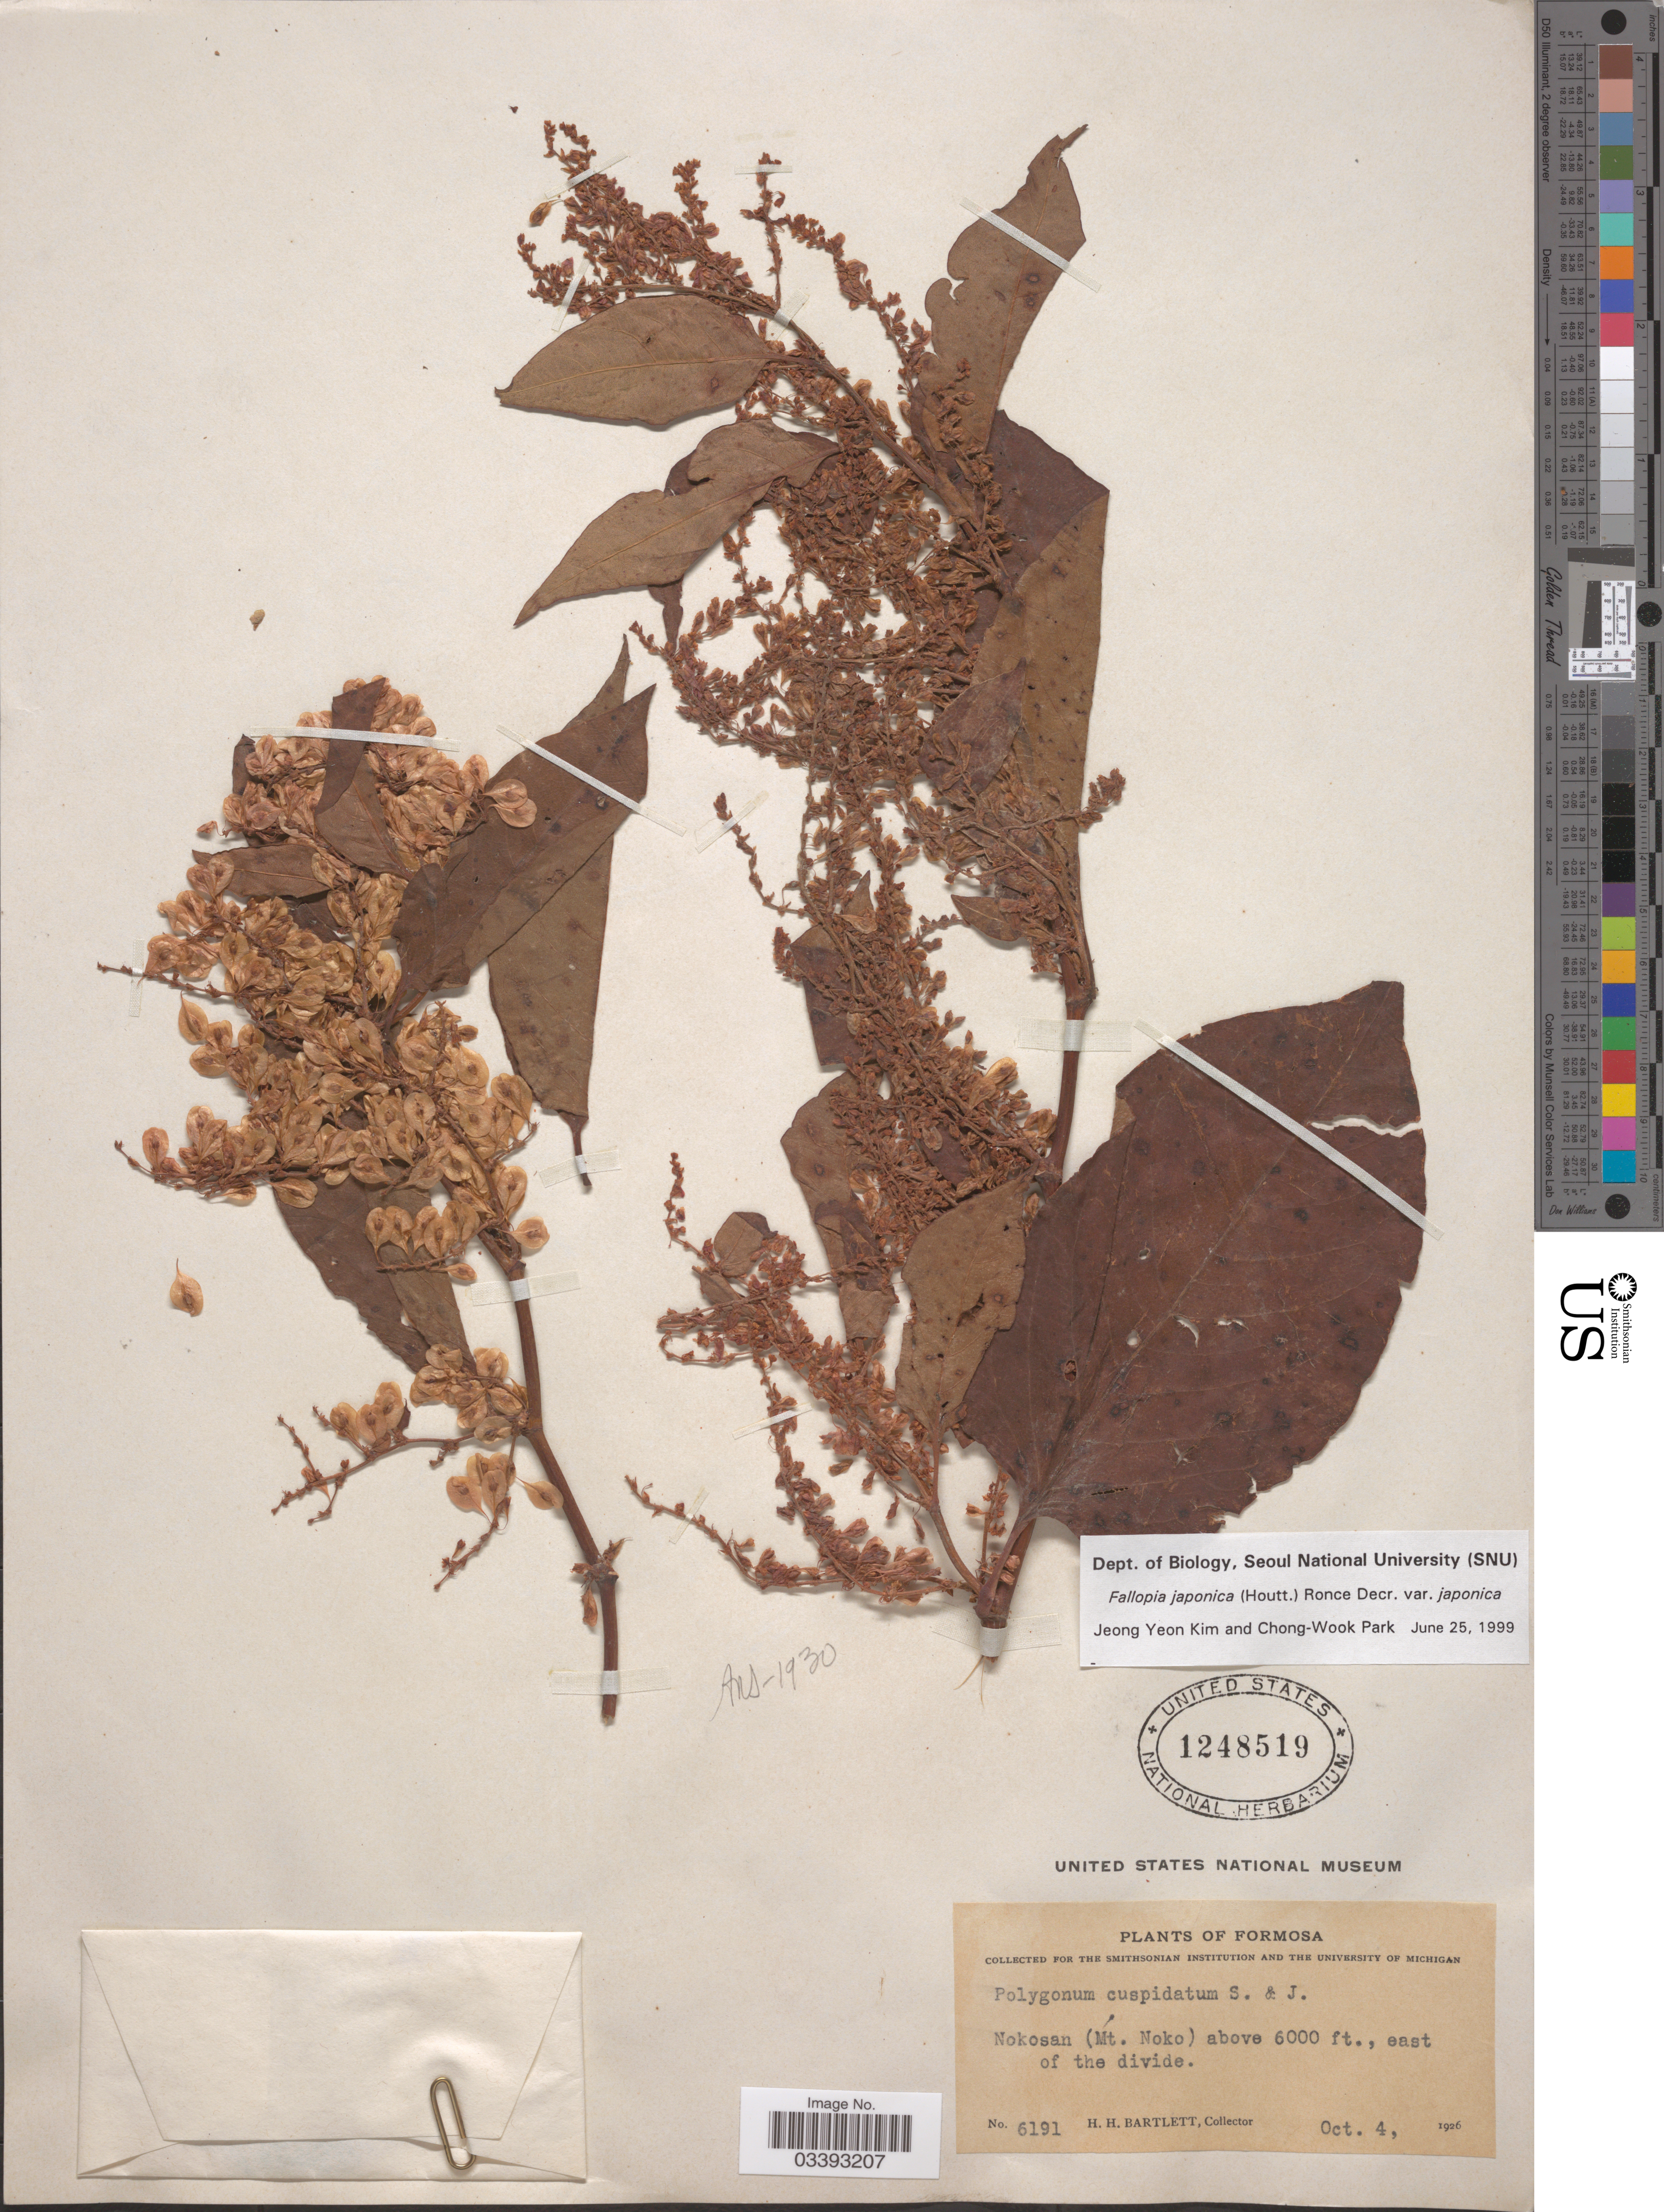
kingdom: Plantae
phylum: Tracheophyta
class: Magnoliopsida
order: Caryophyllales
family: Polygonaceae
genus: Fallopia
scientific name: Fallopia japonica var. japonica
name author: (Houtt.) Ronse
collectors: H. H. Bartlett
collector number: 6191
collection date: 1926-10-04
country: Taiwan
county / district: Hualien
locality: Formosa. Nokosan (Mt. Noko), east of the divide.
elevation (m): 1829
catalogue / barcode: US 1248519